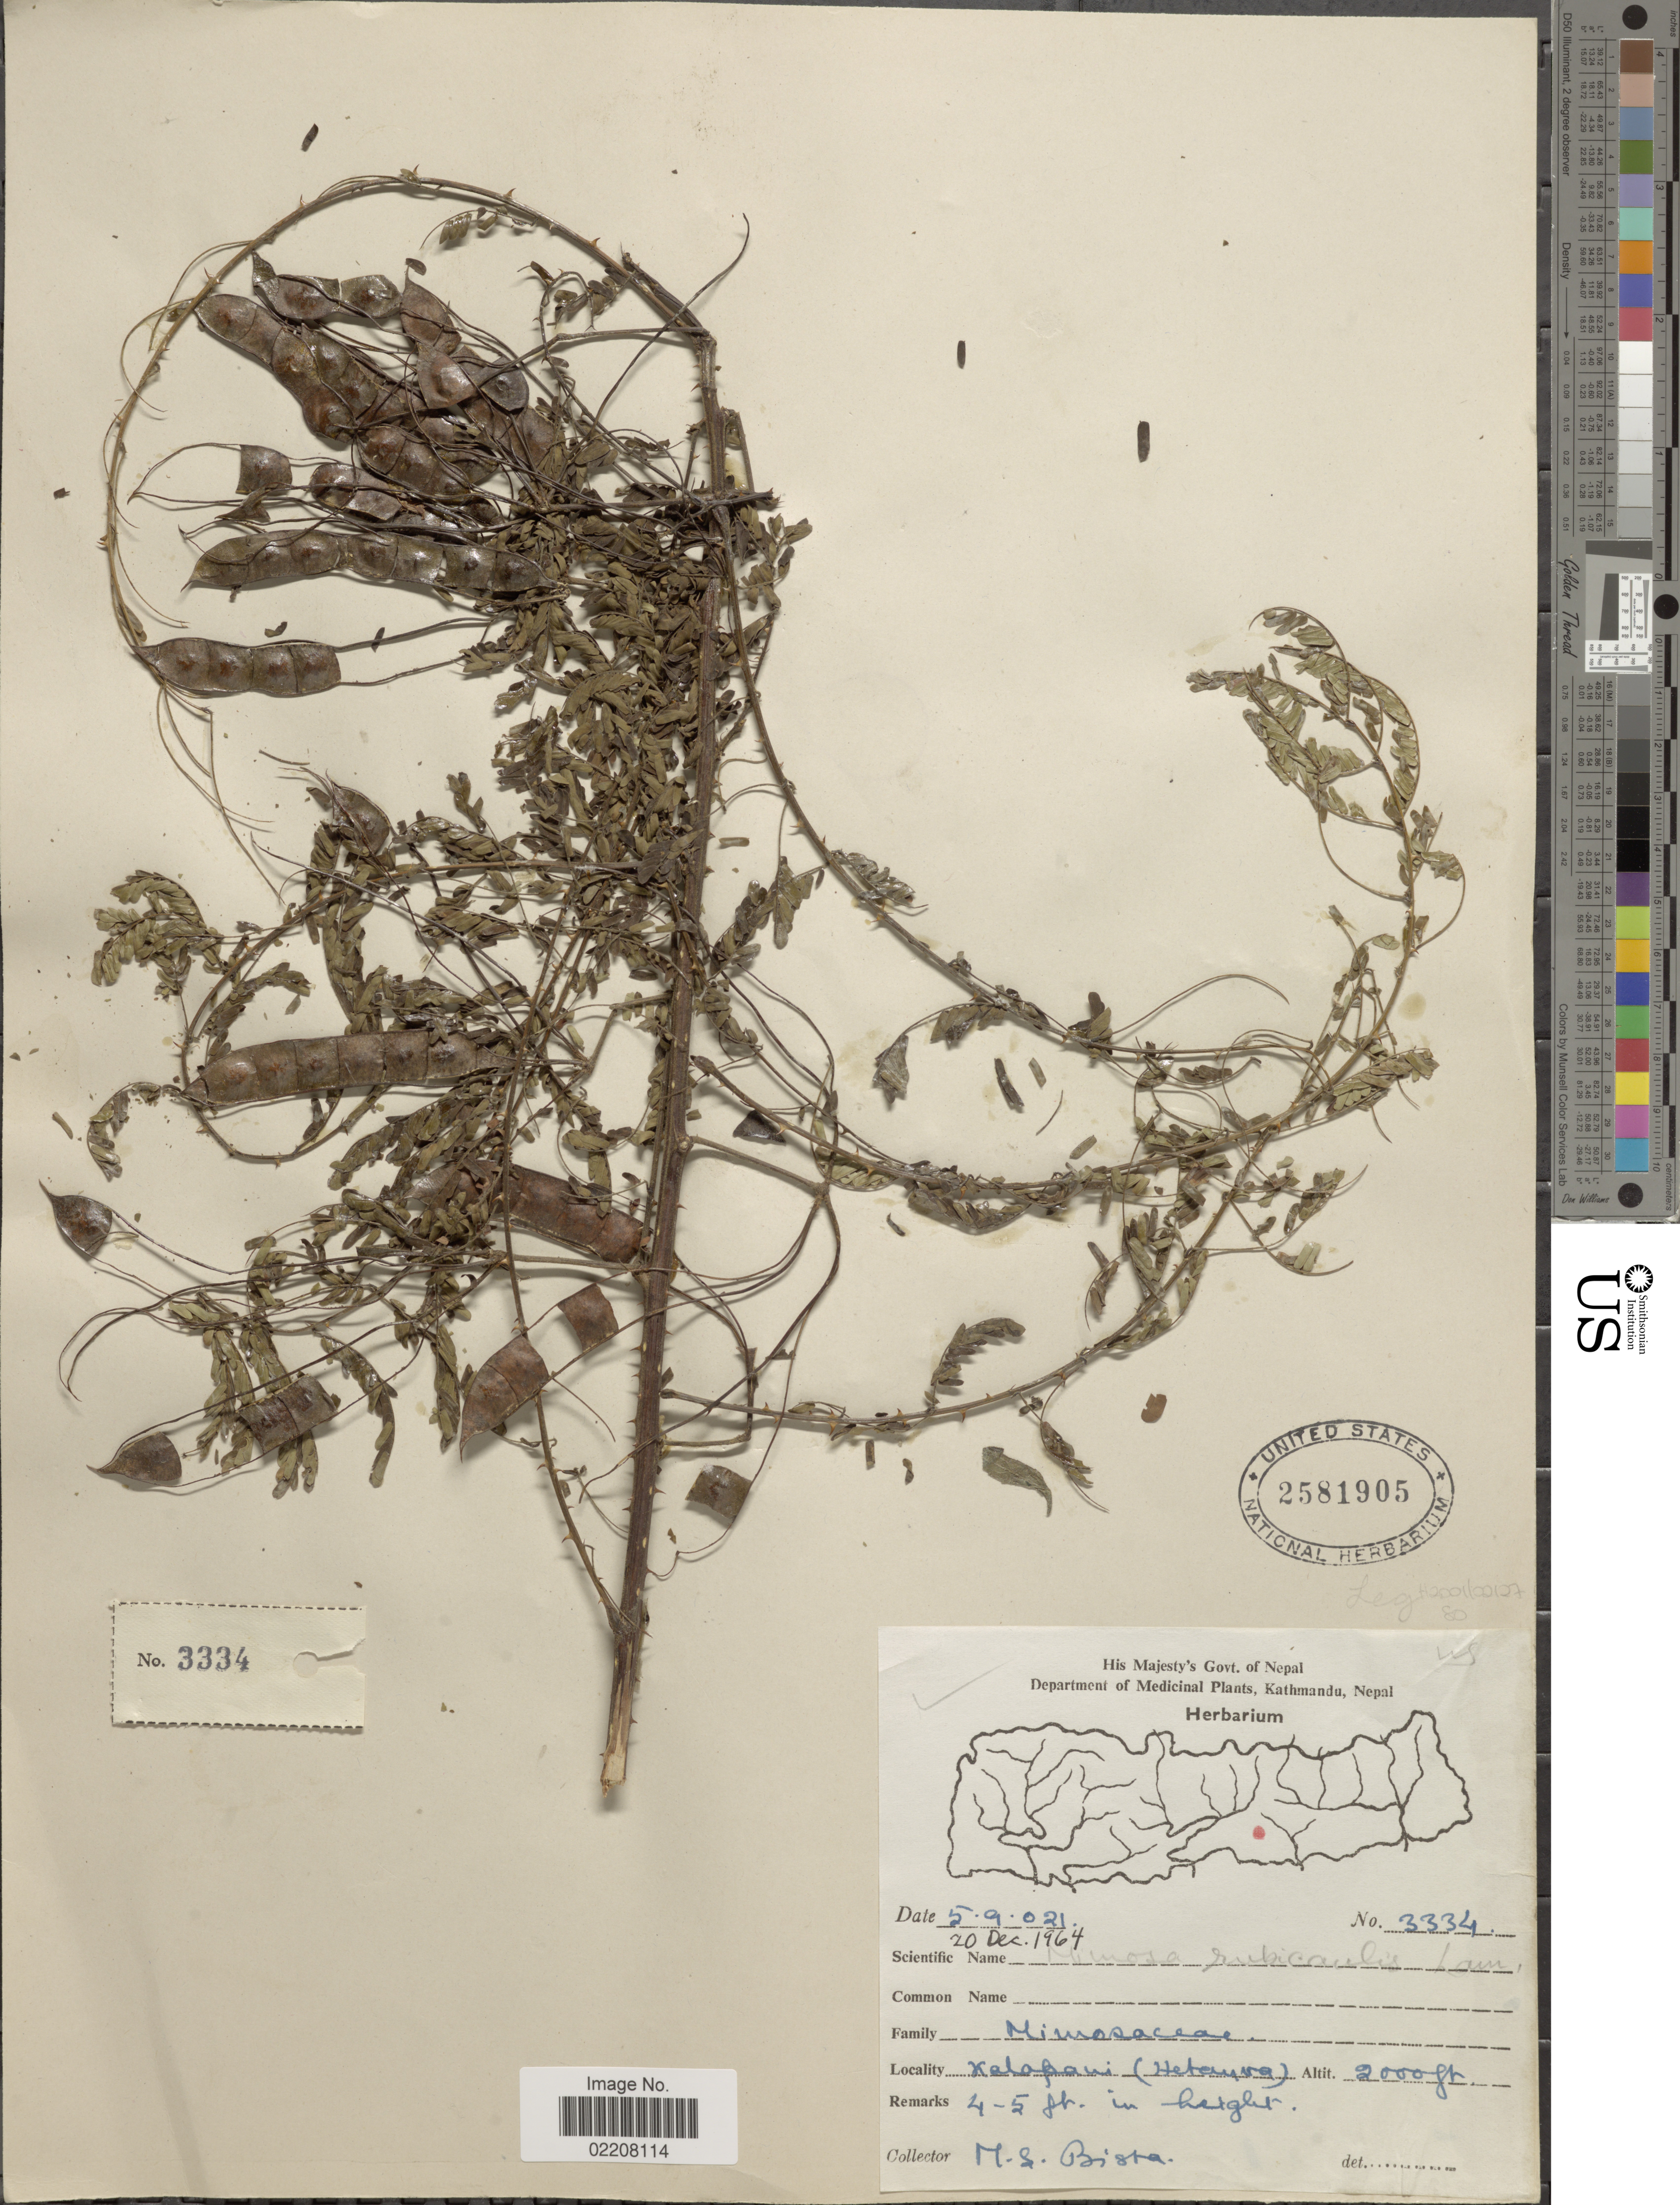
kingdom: Plantae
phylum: Tracheophyta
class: Magnoliopsida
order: Fabales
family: Fabaceae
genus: Mimosa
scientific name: Mimosa rubicaulis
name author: Lam.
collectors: M. Bista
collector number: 3334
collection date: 1964-12-20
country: Nepal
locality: Kelopani (Hetemra) [interpreted]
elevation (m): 610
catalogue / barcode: US 2581905